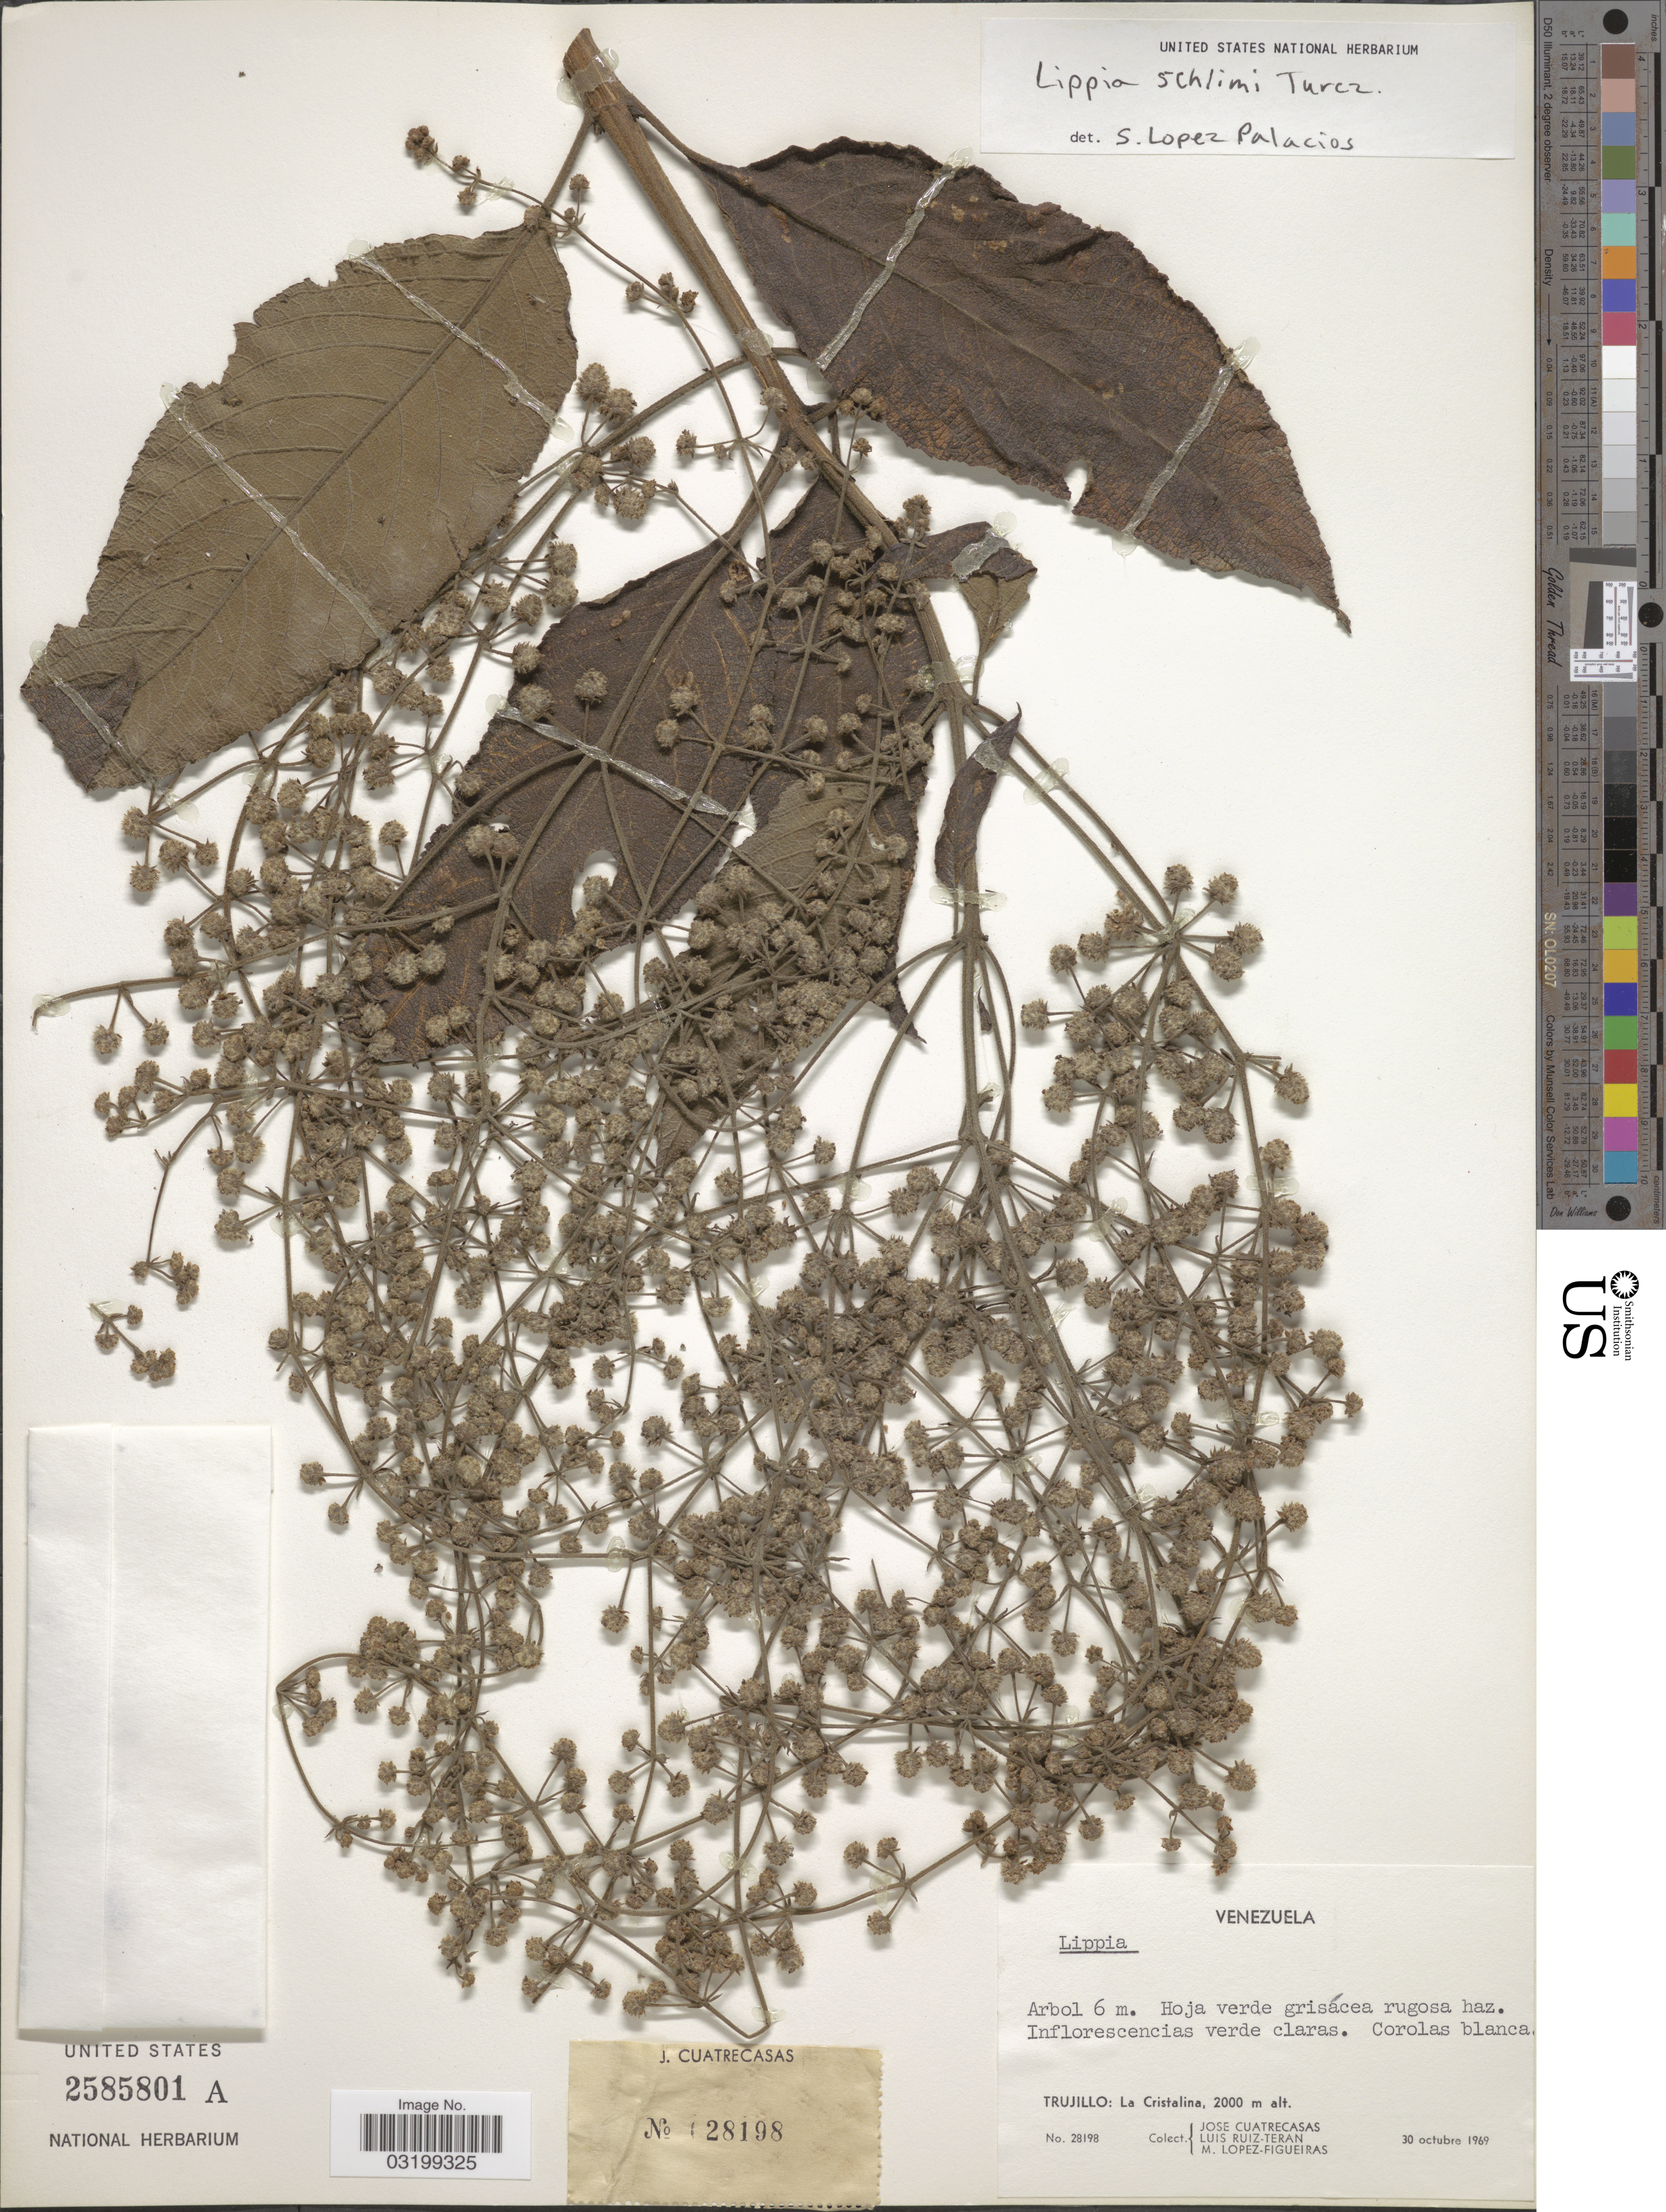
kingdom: Plantae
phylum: Tracheophyta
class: Magnoliopsida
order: Lamiales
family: Verbenaceae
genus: Lippia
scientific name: Lippia schlimii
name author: Turcz.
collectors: J. Cuatrecasas, L. Teran & M. López Figueiras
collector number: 28198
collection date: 1969-10-30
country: Venezuela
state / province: Trujillo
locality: La Cristalina.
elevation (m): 2000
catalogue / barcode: US 2585801A